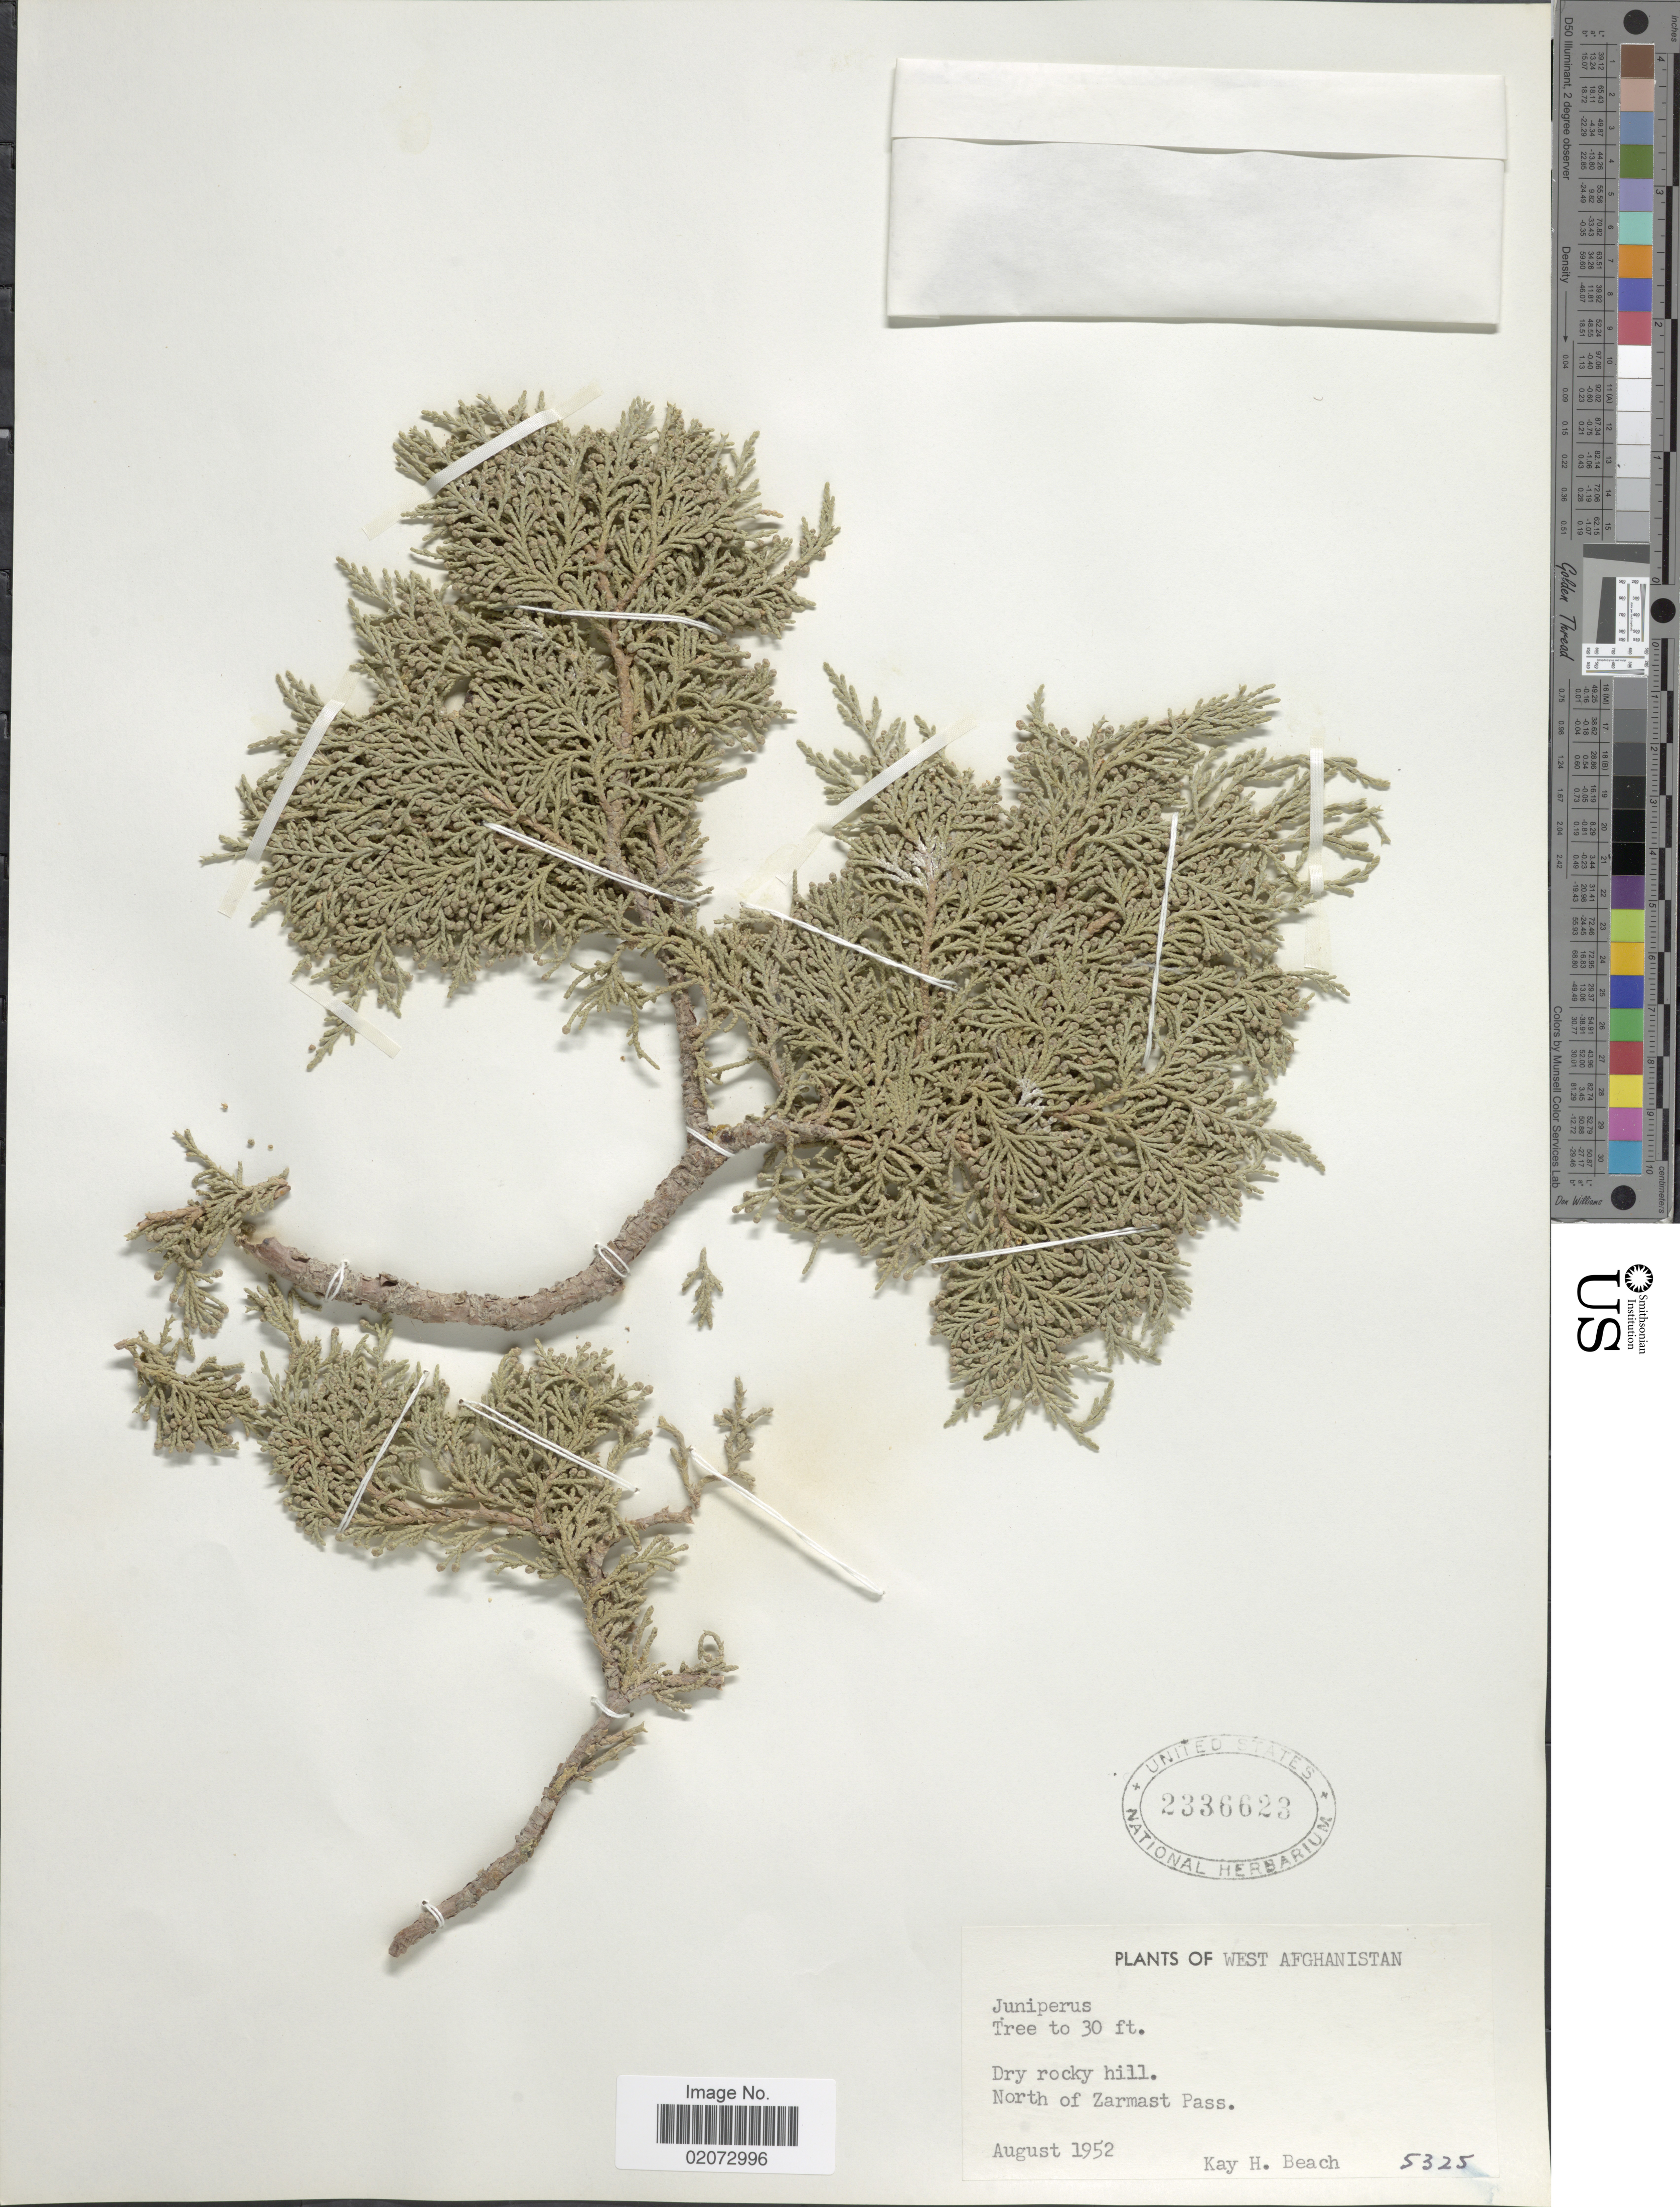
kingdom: Plantae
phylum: Tracheophyta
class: Pinopsida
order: Pinales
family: Cupressaceae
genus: Juniperus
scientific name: Juniperus sp.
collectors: K. H. Beach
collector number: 5325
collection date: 1952-08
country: Afghanistan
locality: West Afghanistan, North of Zarmast Pass.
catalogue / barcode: US 2336623